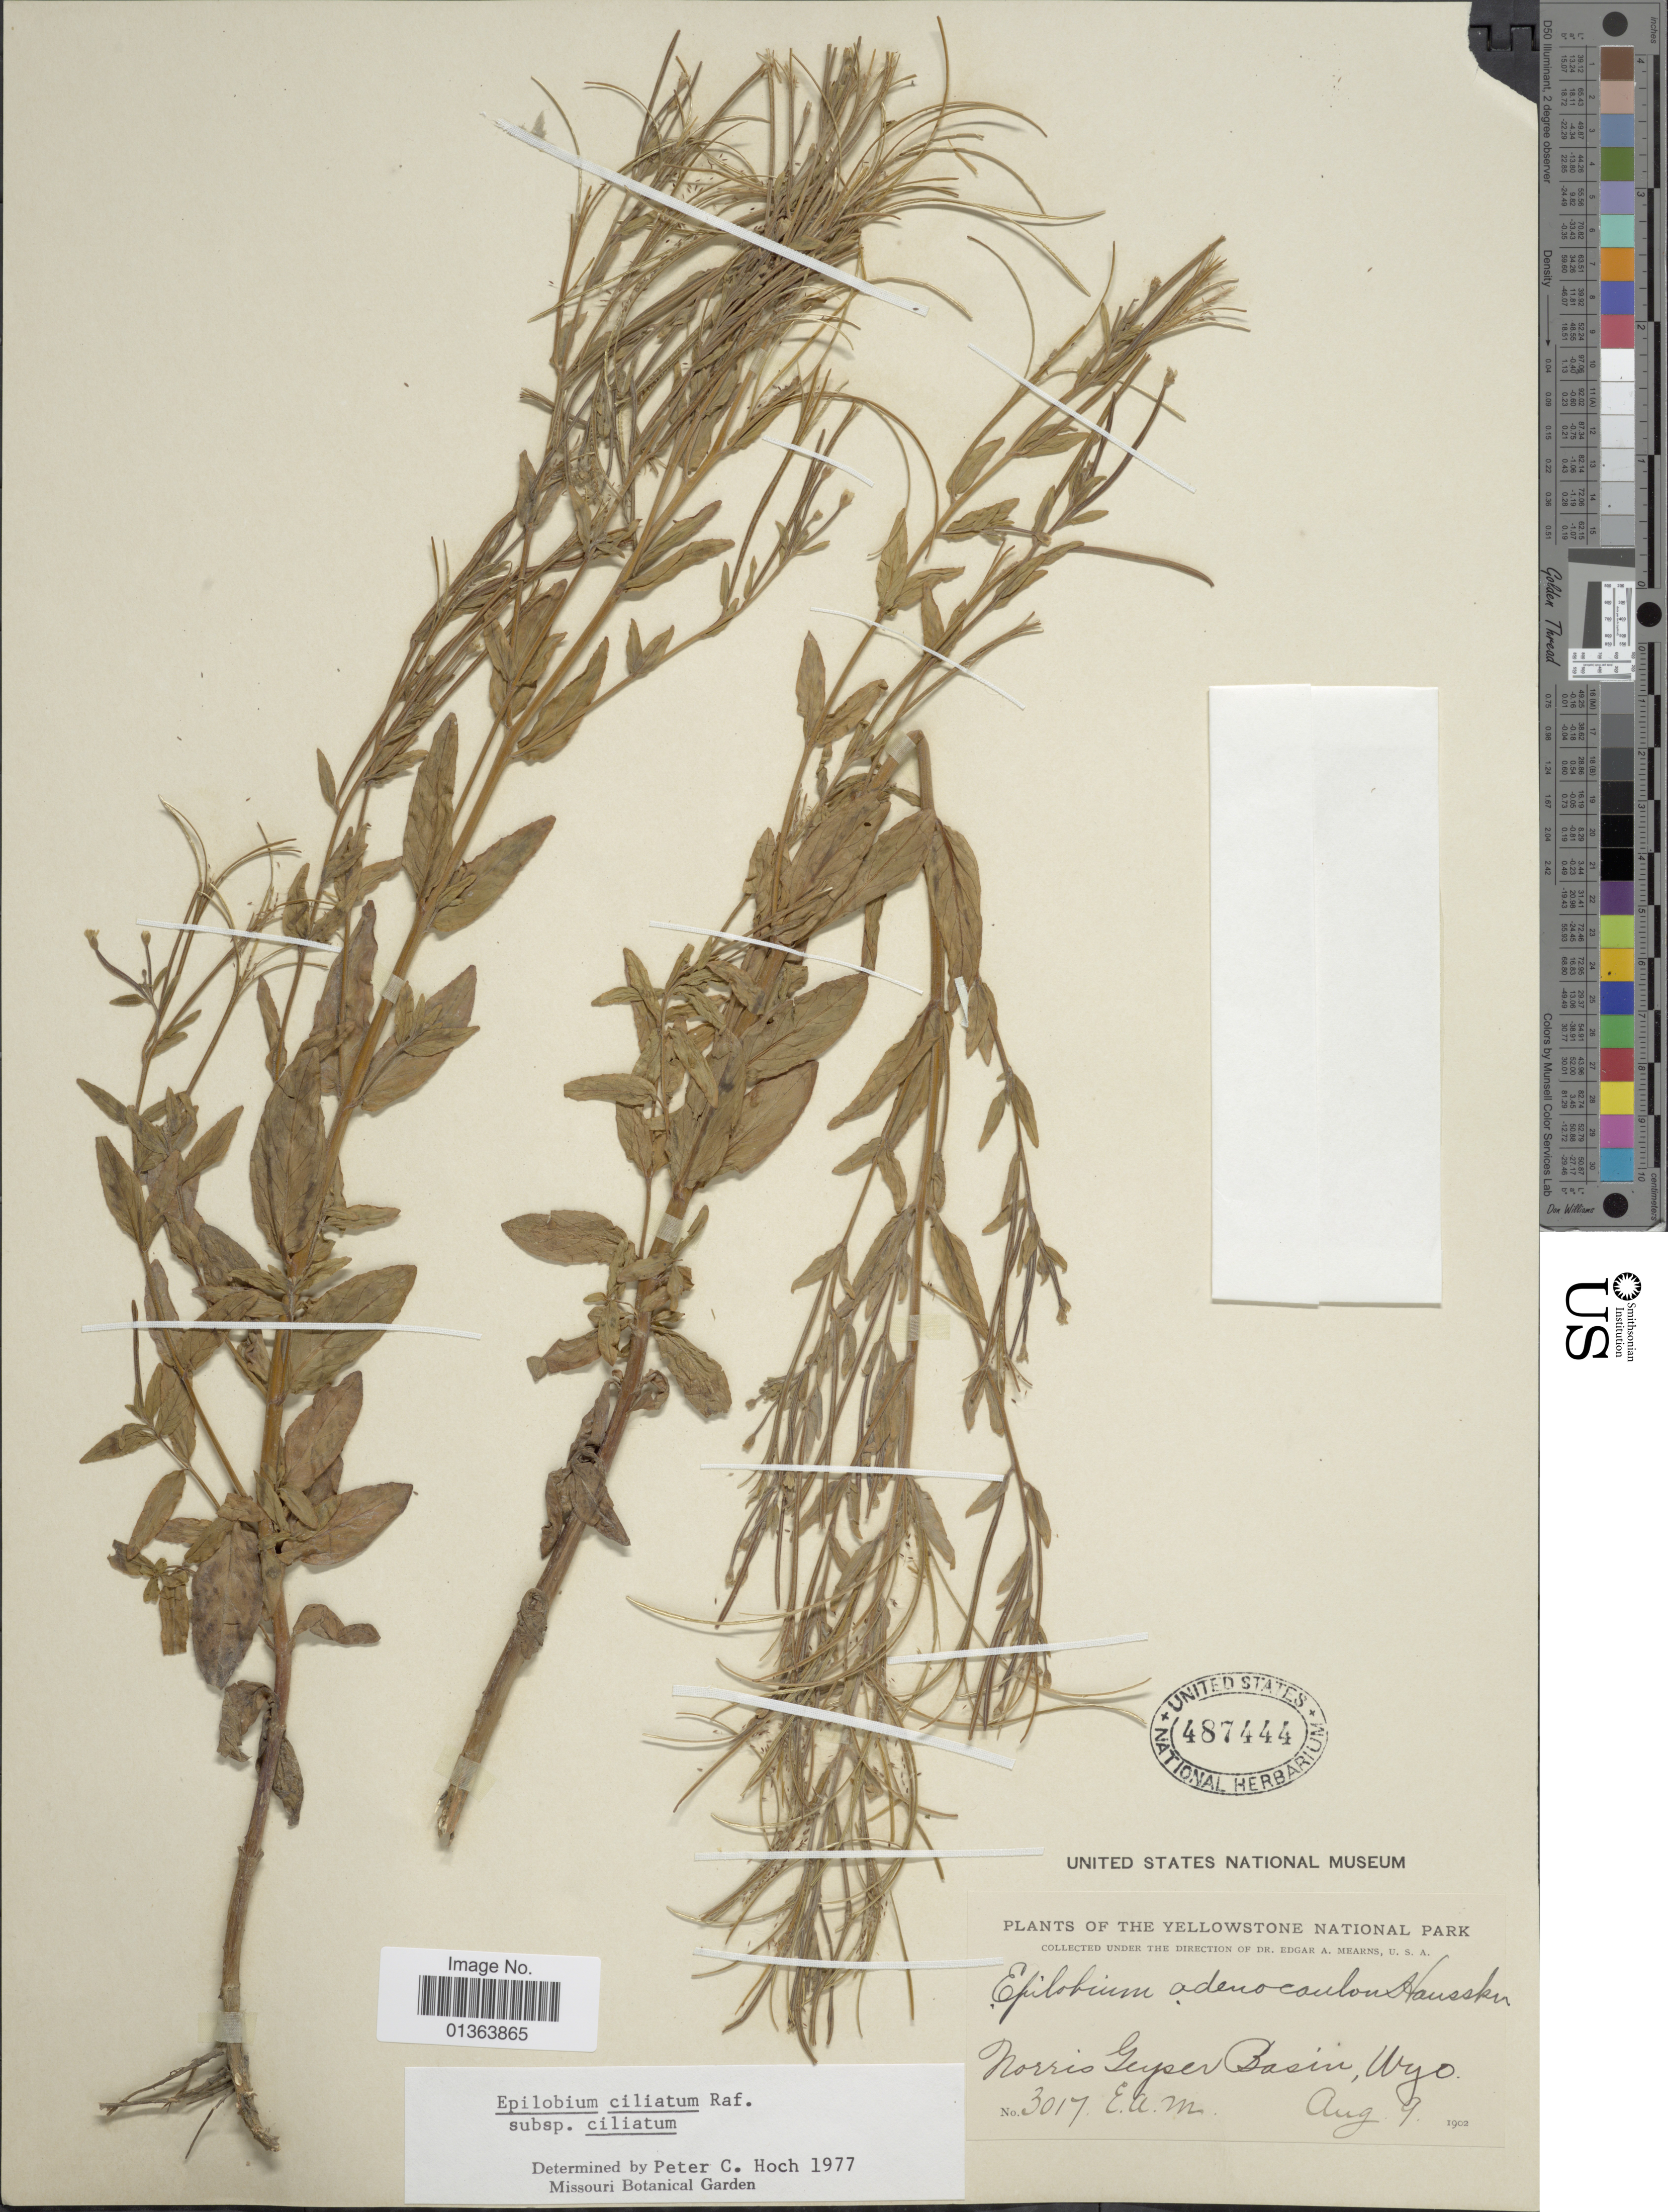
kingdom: Plantae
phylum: Tracheophyta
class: Magnoliopsida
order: Myrtales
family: Onagraceae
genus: Epilobium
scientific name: Epilobium ciliatum subsp. ciliatum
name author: Raf.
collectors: E. A. Mearns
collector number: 3017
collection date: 1902-08-09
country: United States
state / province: Wyoming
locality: Yellowstone National Park. Norris Geyser Basin.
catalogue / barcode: US 487444